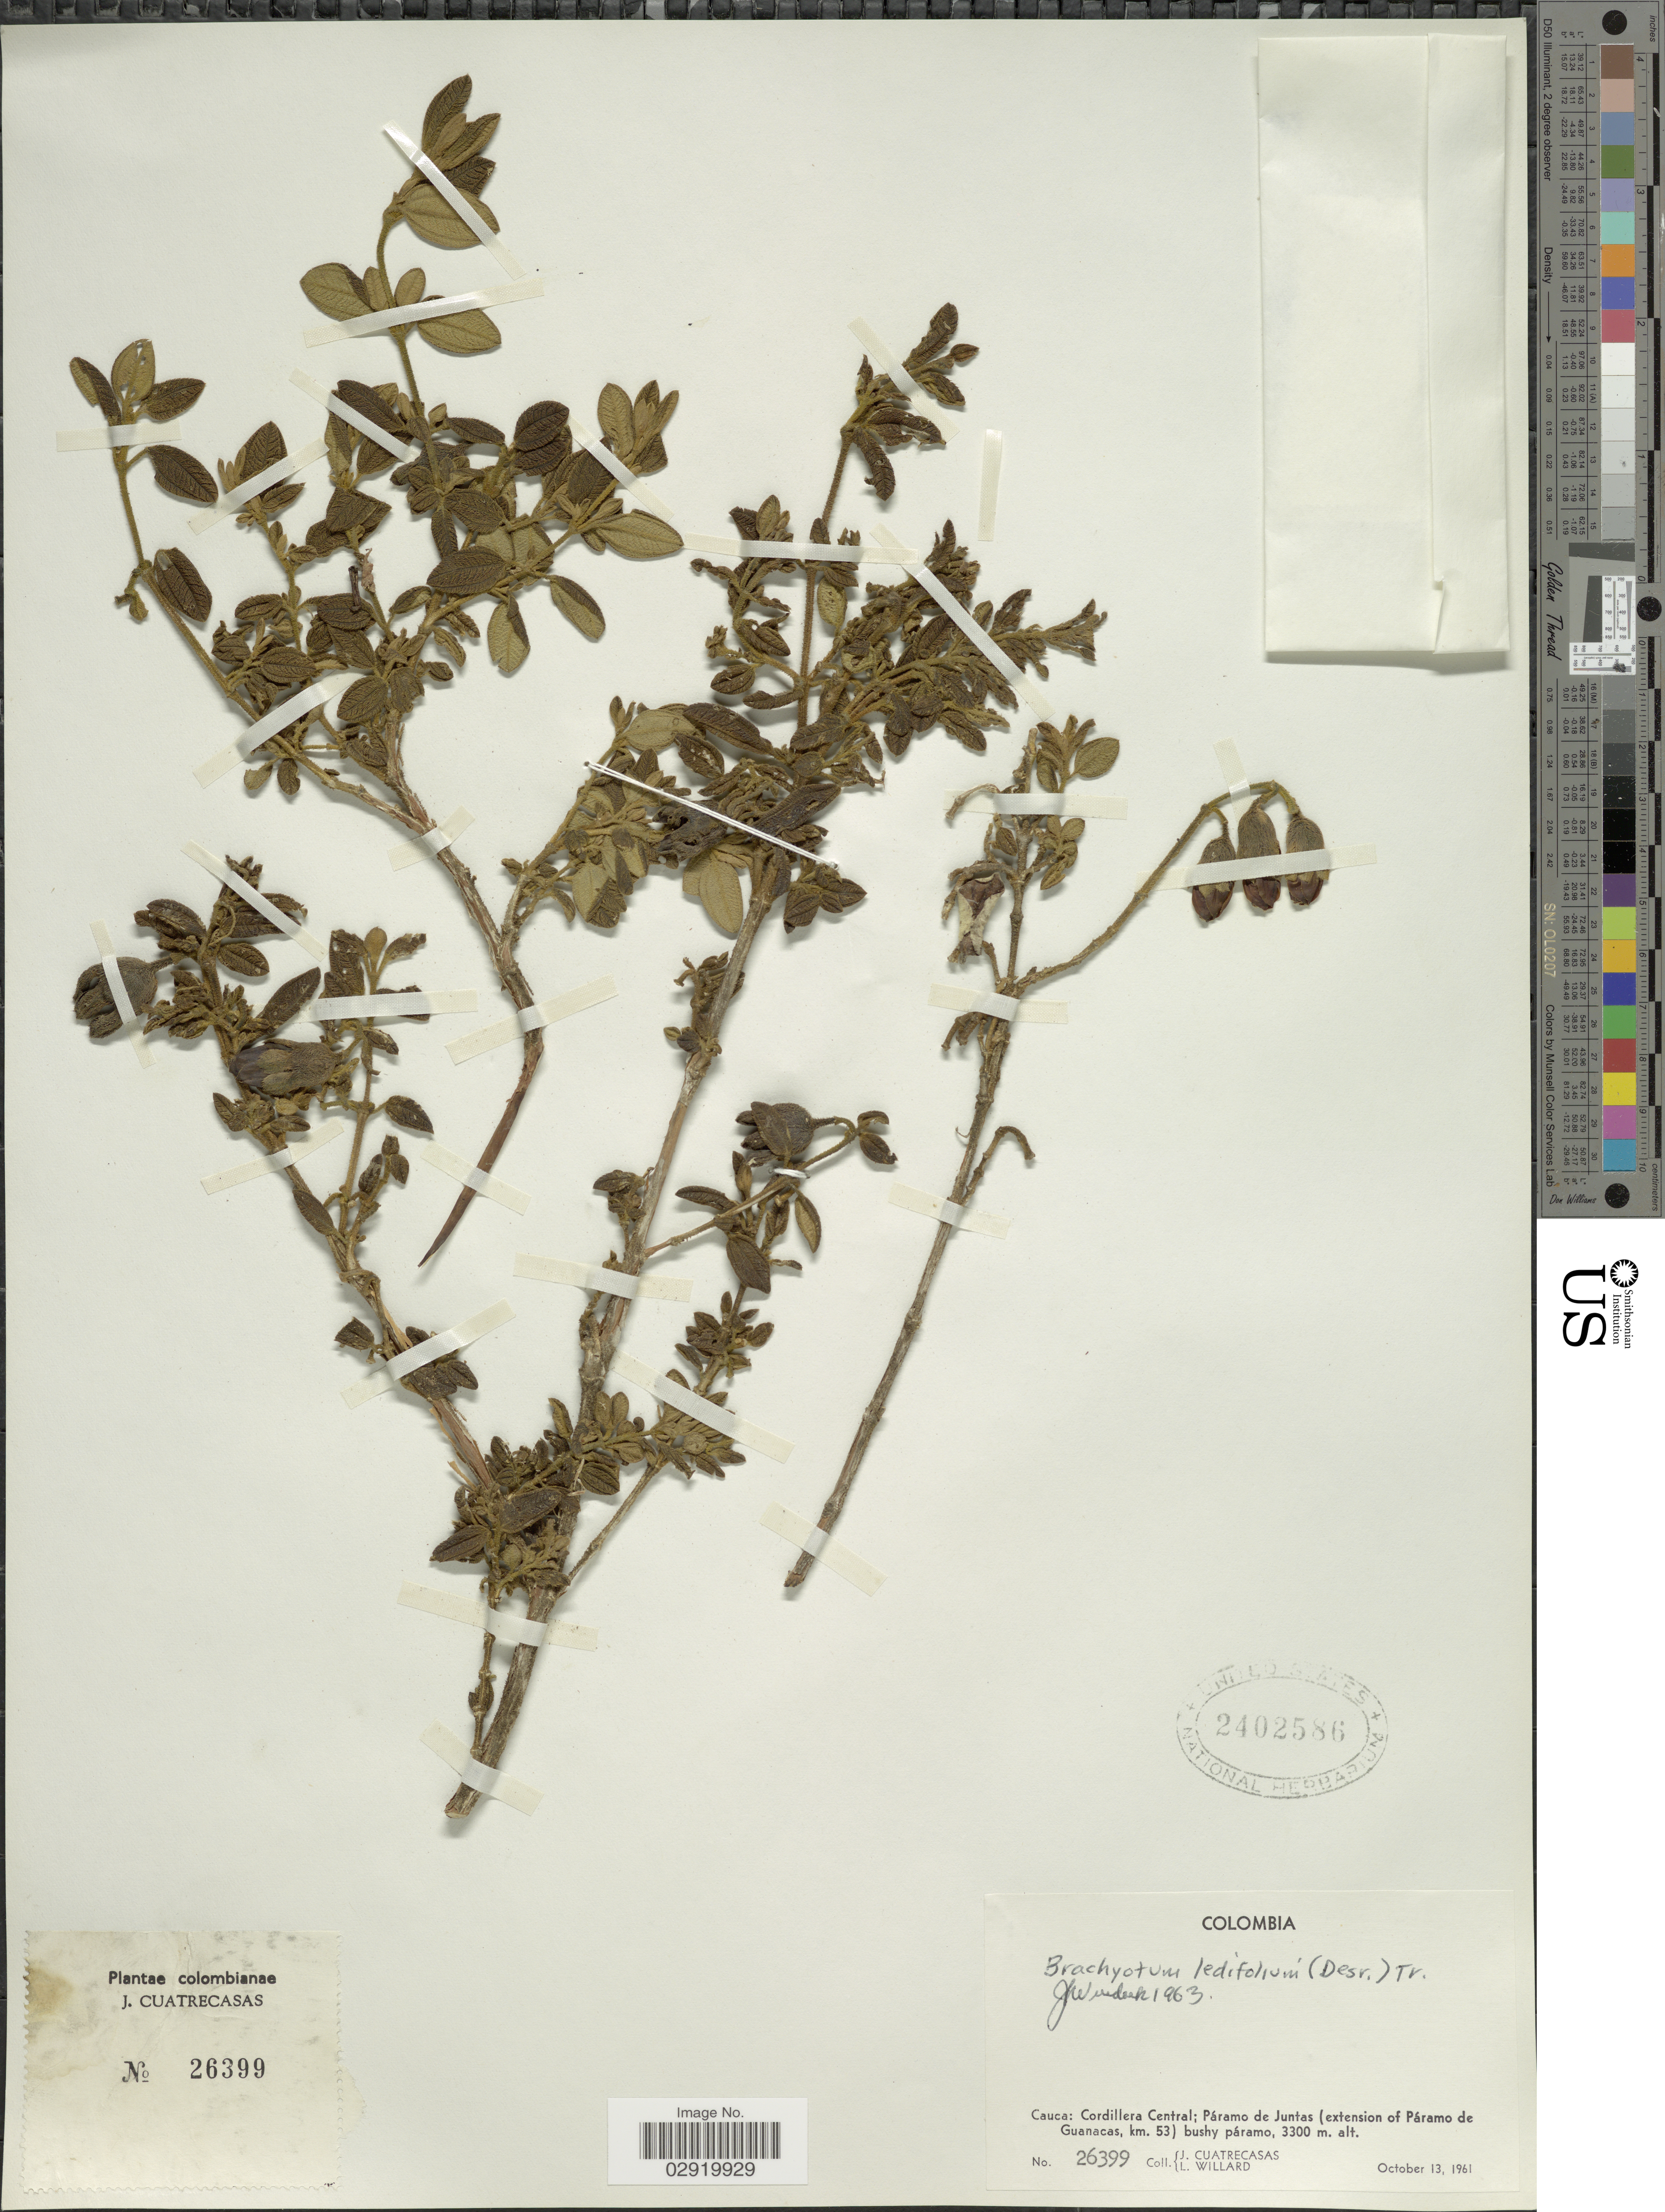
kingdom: Plantae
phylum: Tracheophyta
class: Magnoliopsida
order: Myrtales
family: Melastomataceae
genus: Brachyotum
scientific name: Brachyotum ledifolium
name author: (Desr.) Triana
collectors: J. Cuatrecasas & L. Willard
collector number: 26399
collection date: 1961-10-13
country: Colombia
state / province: Cauca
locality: Cordillera Central; Páramo de Juntas (extension of Páramo de Guanacas, km. 53), bushy páramo.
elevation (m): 3300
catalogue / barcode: US 2402586